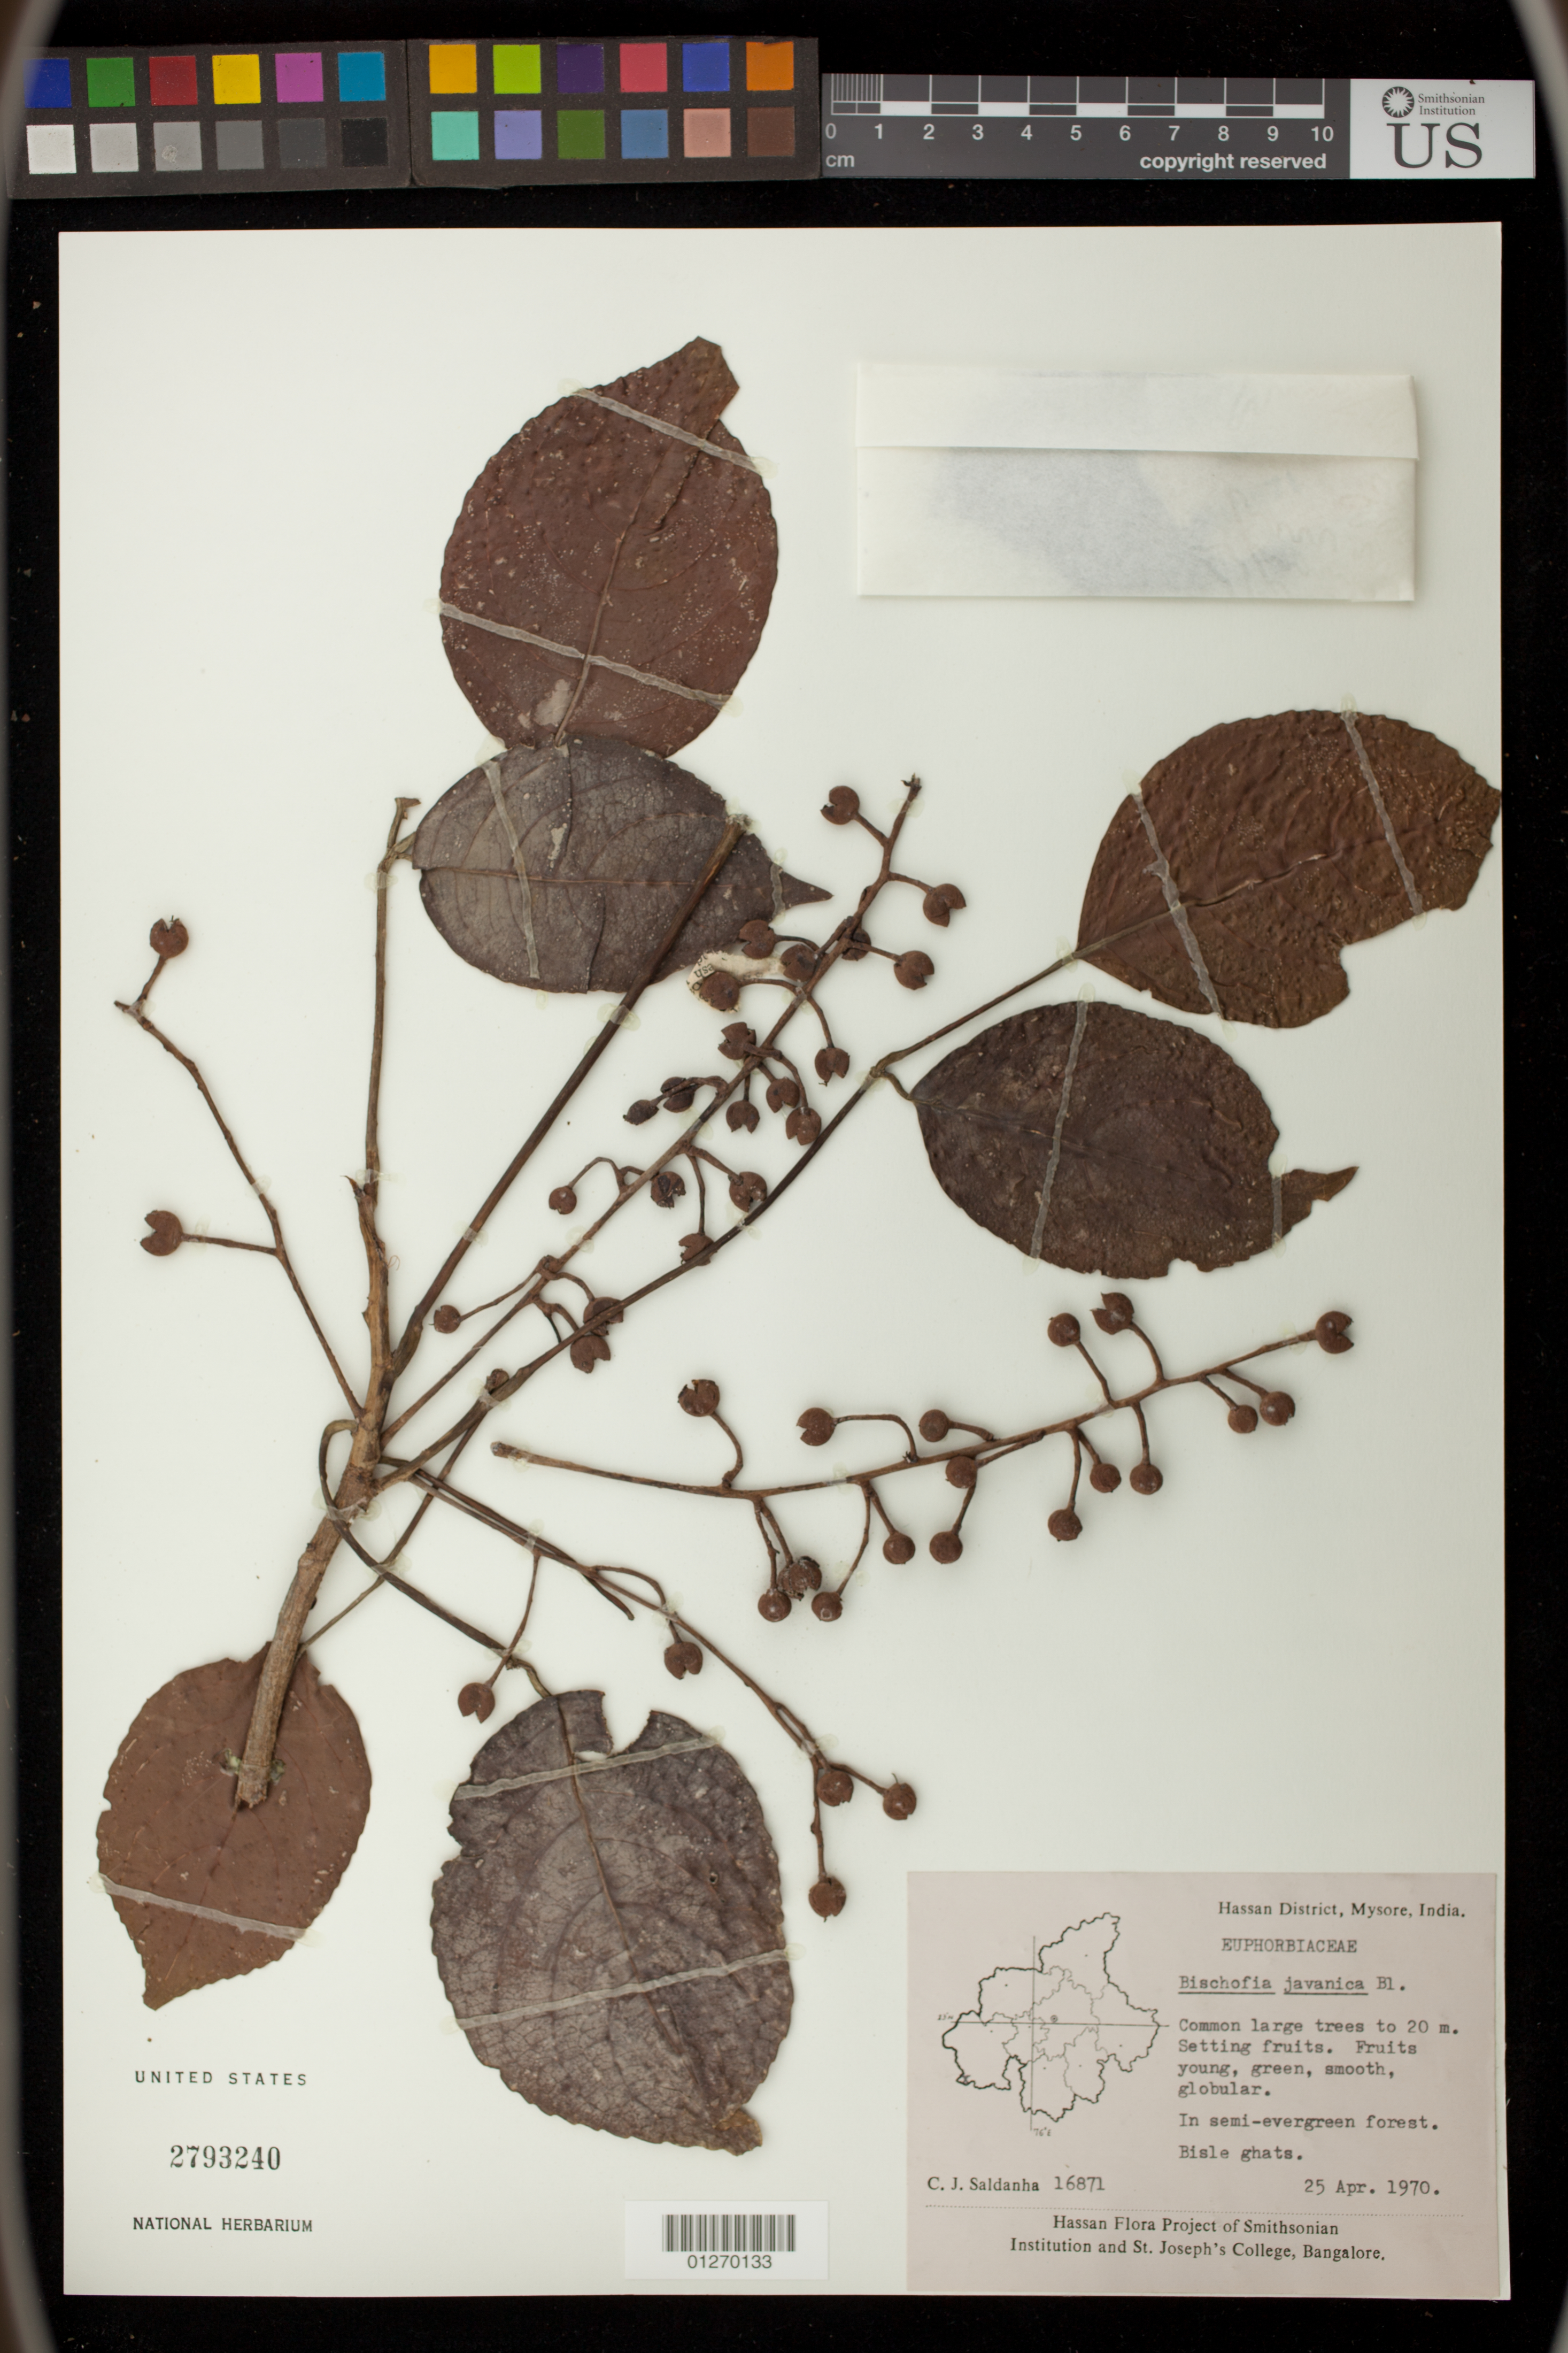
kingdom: Plantae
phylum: Tracheophyta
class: Magnoliopsida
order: Malpighiales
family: Phyllanthaceae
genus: Bischofia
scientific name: Bischofia javanica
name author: Blume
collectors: C. J. Saldanha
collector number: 16871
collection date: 1970-04-25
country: India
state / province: Karnataka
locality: Bisle ghats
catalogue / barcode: US 2793240